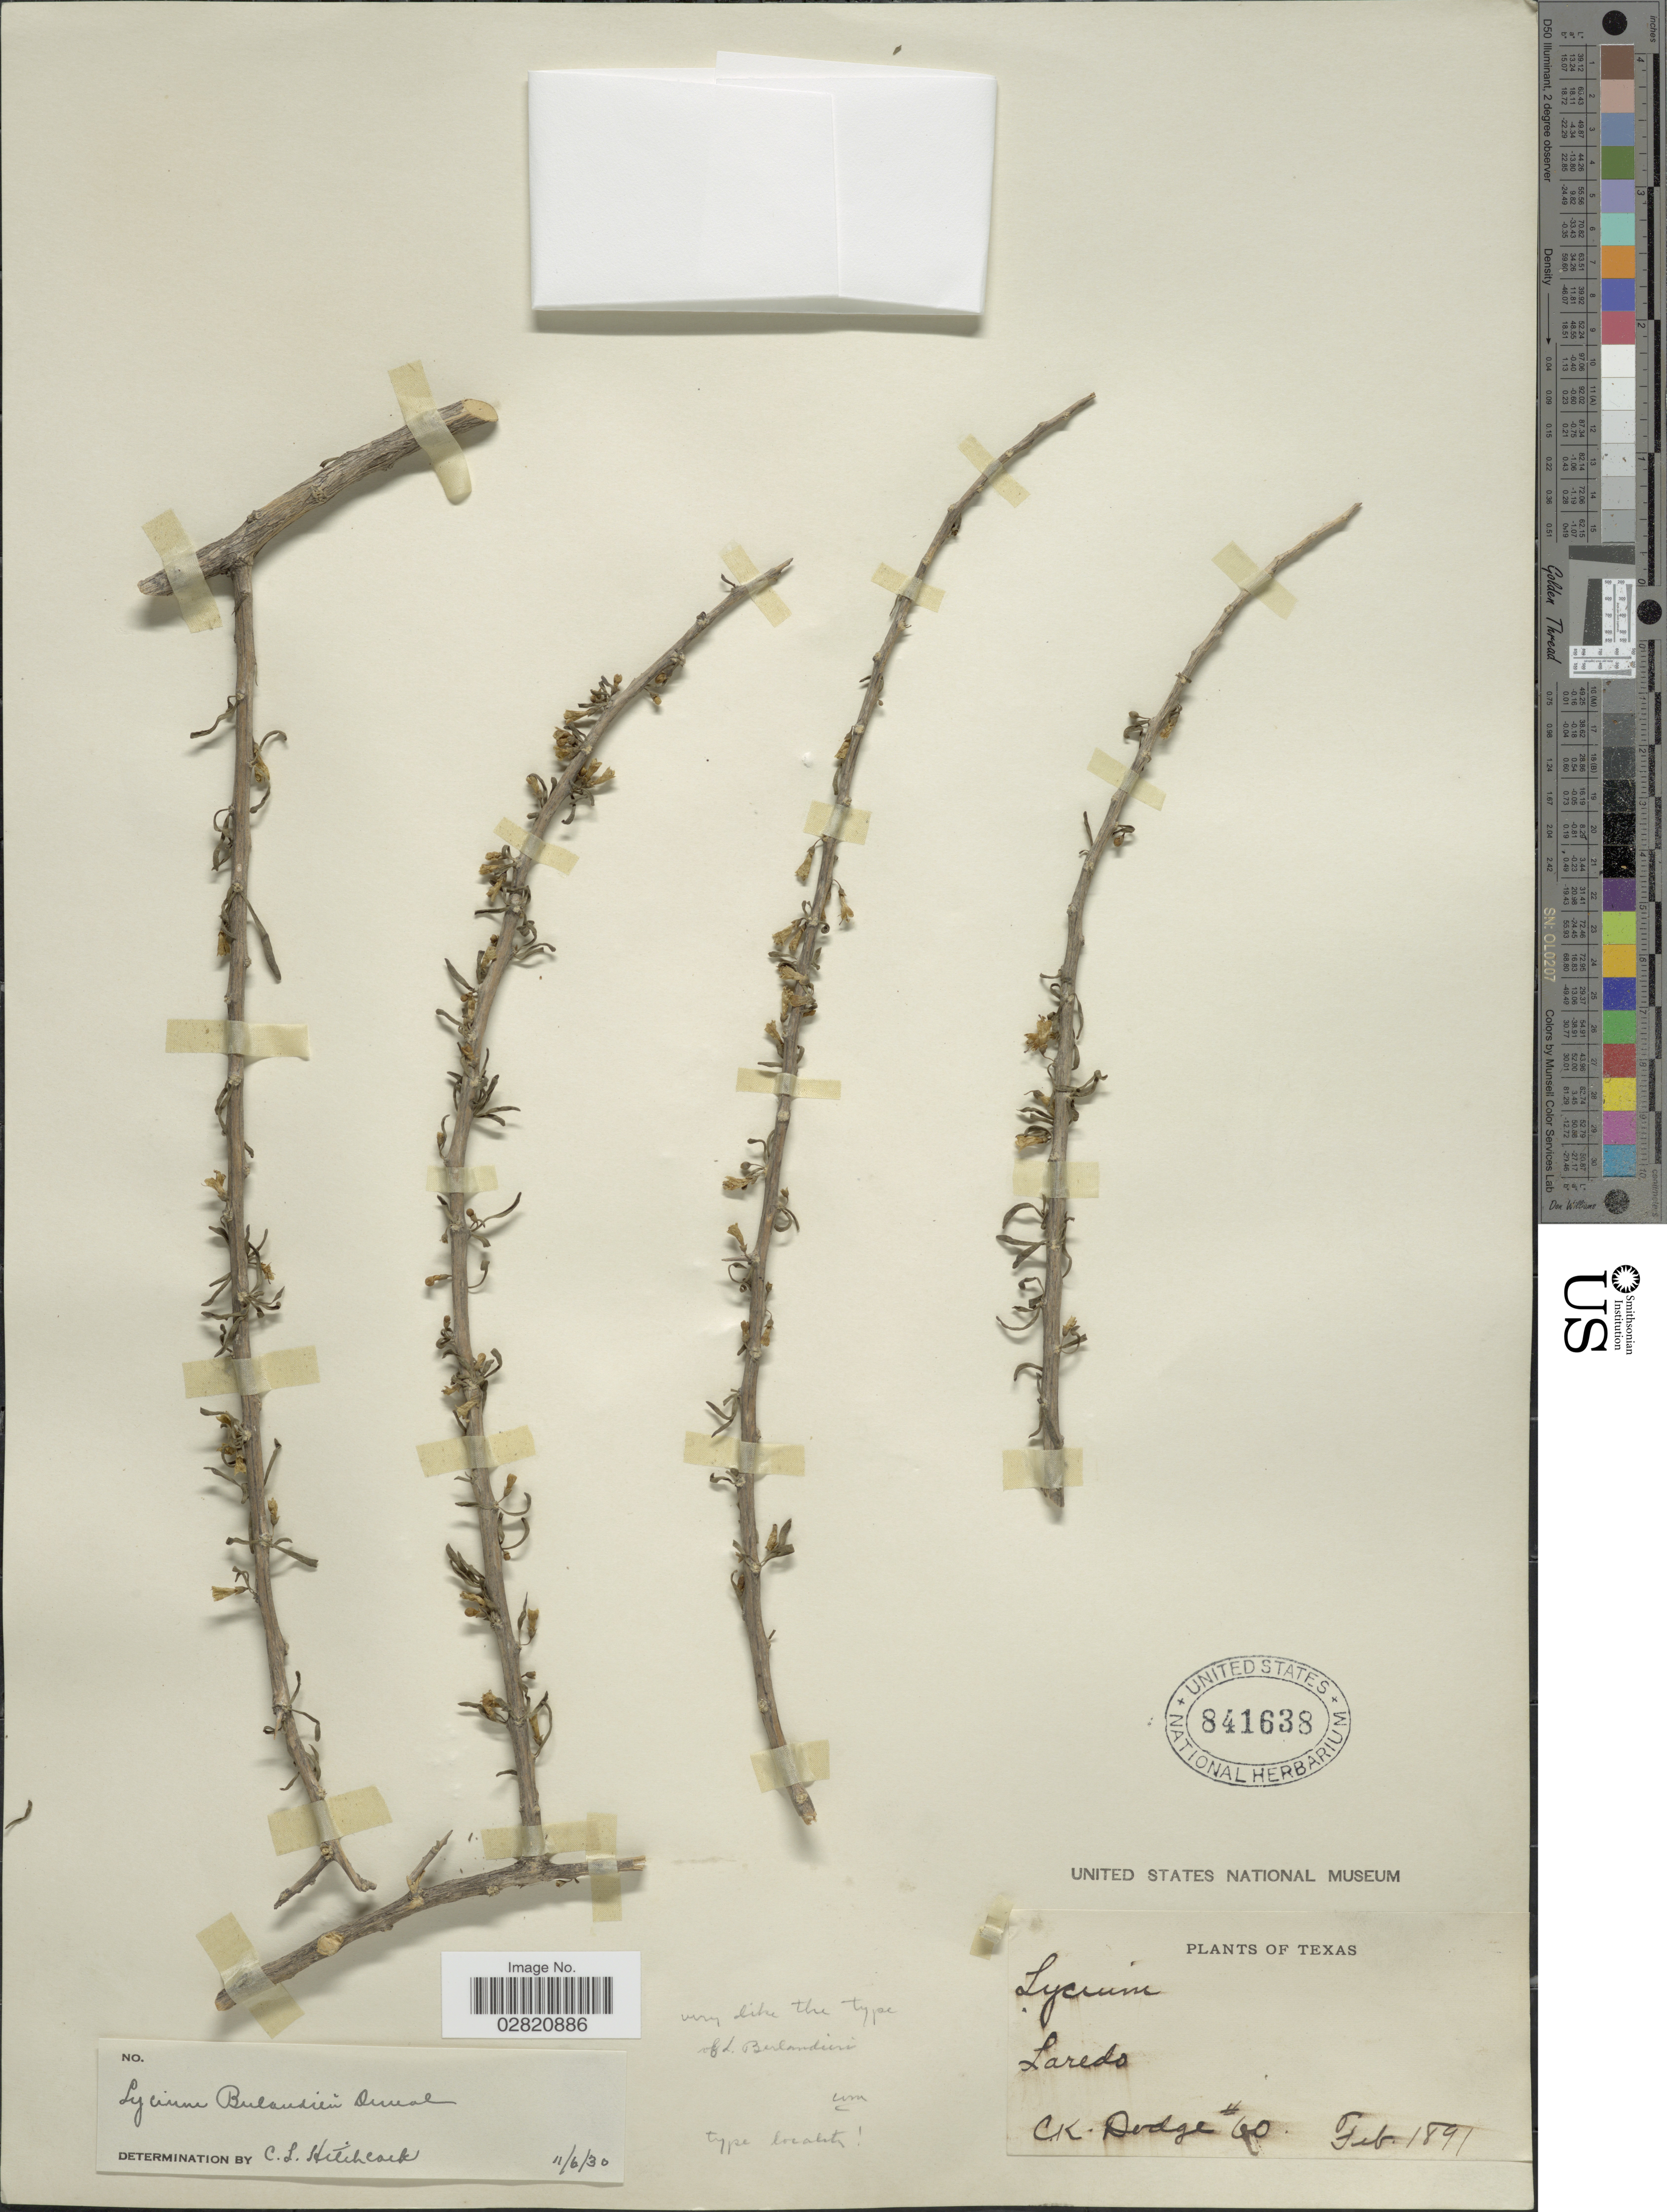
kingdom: Plantae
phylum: Tracheophyta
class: Magnoliopsida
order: Solanales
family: Solanaceae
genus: Lycium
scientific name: Lycium berlandieri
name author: Dunal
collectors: C. Dodge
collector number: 60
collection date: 1891-02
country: United States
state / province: Texas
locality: Laredo.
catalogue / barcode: US 841638